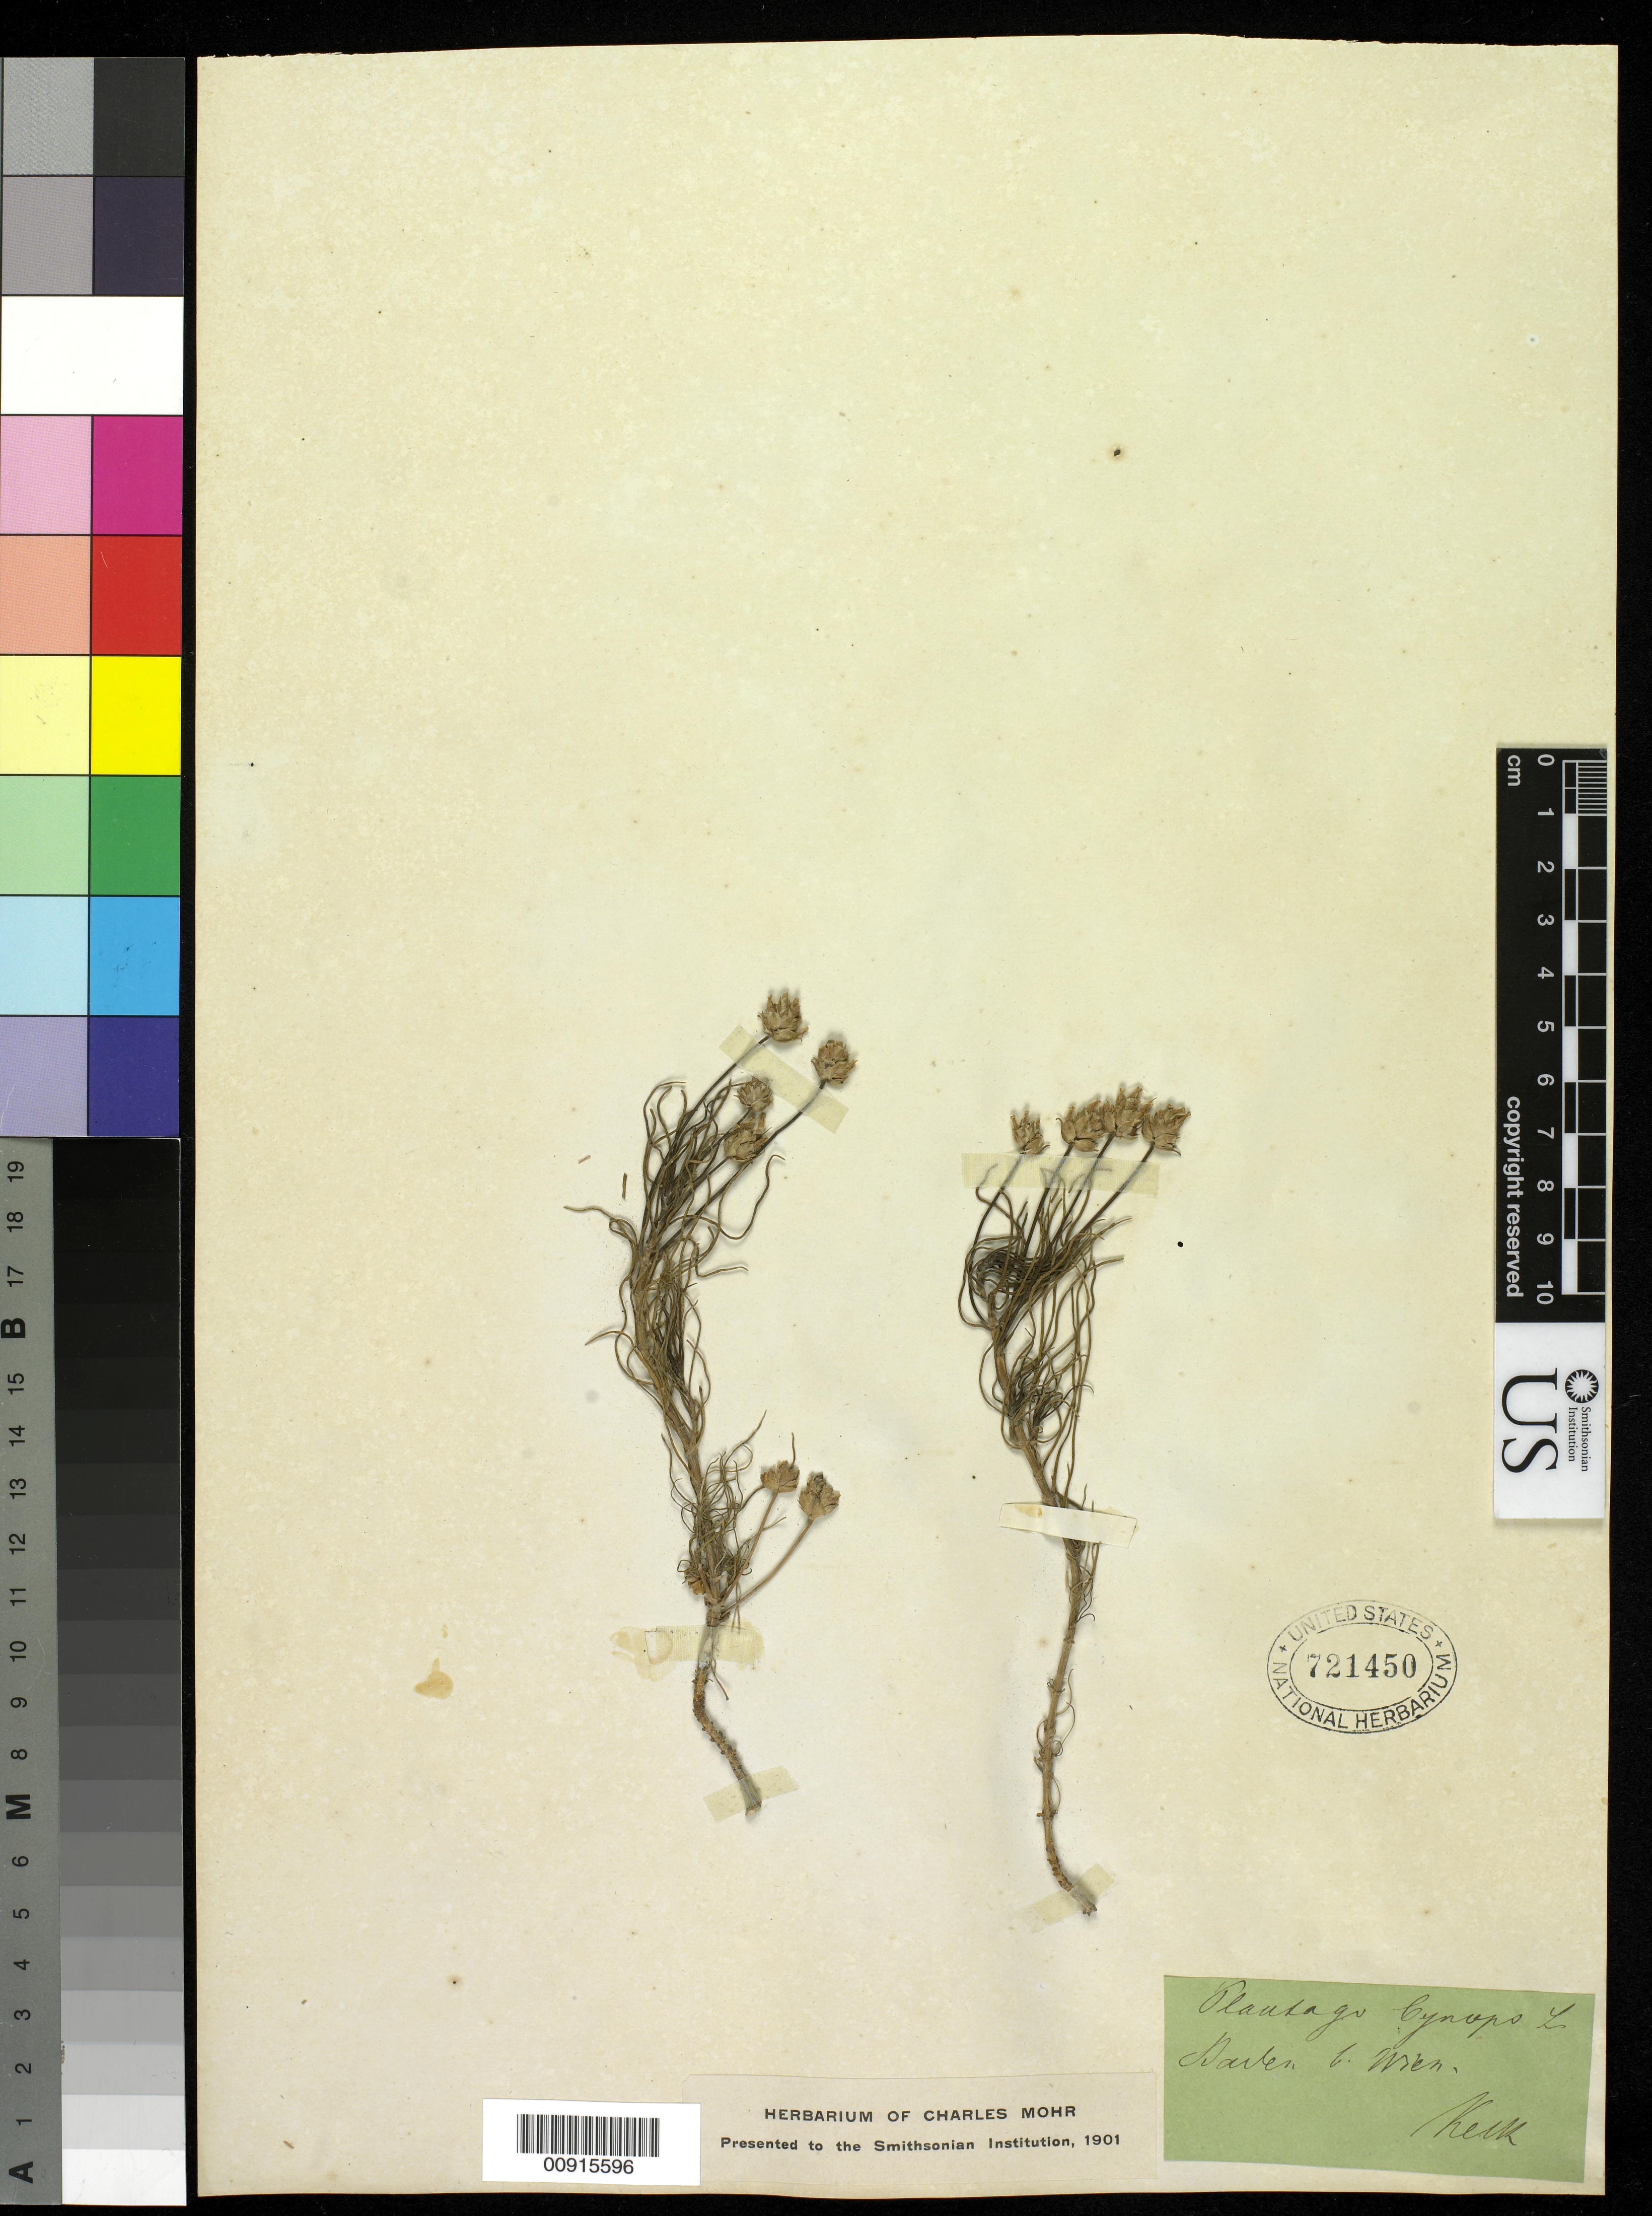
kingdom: Plantae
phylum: Tracheophyta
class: Magnoliopsida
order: Lamiales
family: Plantaginaceae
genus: Plantago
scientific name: Plantago sempervirens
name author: Crantz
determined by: Shipunov, Alexey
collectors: -- Keck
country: Austria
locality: Near Vienna (difficult handwriting--town beginning with Da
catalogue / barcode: US 721450